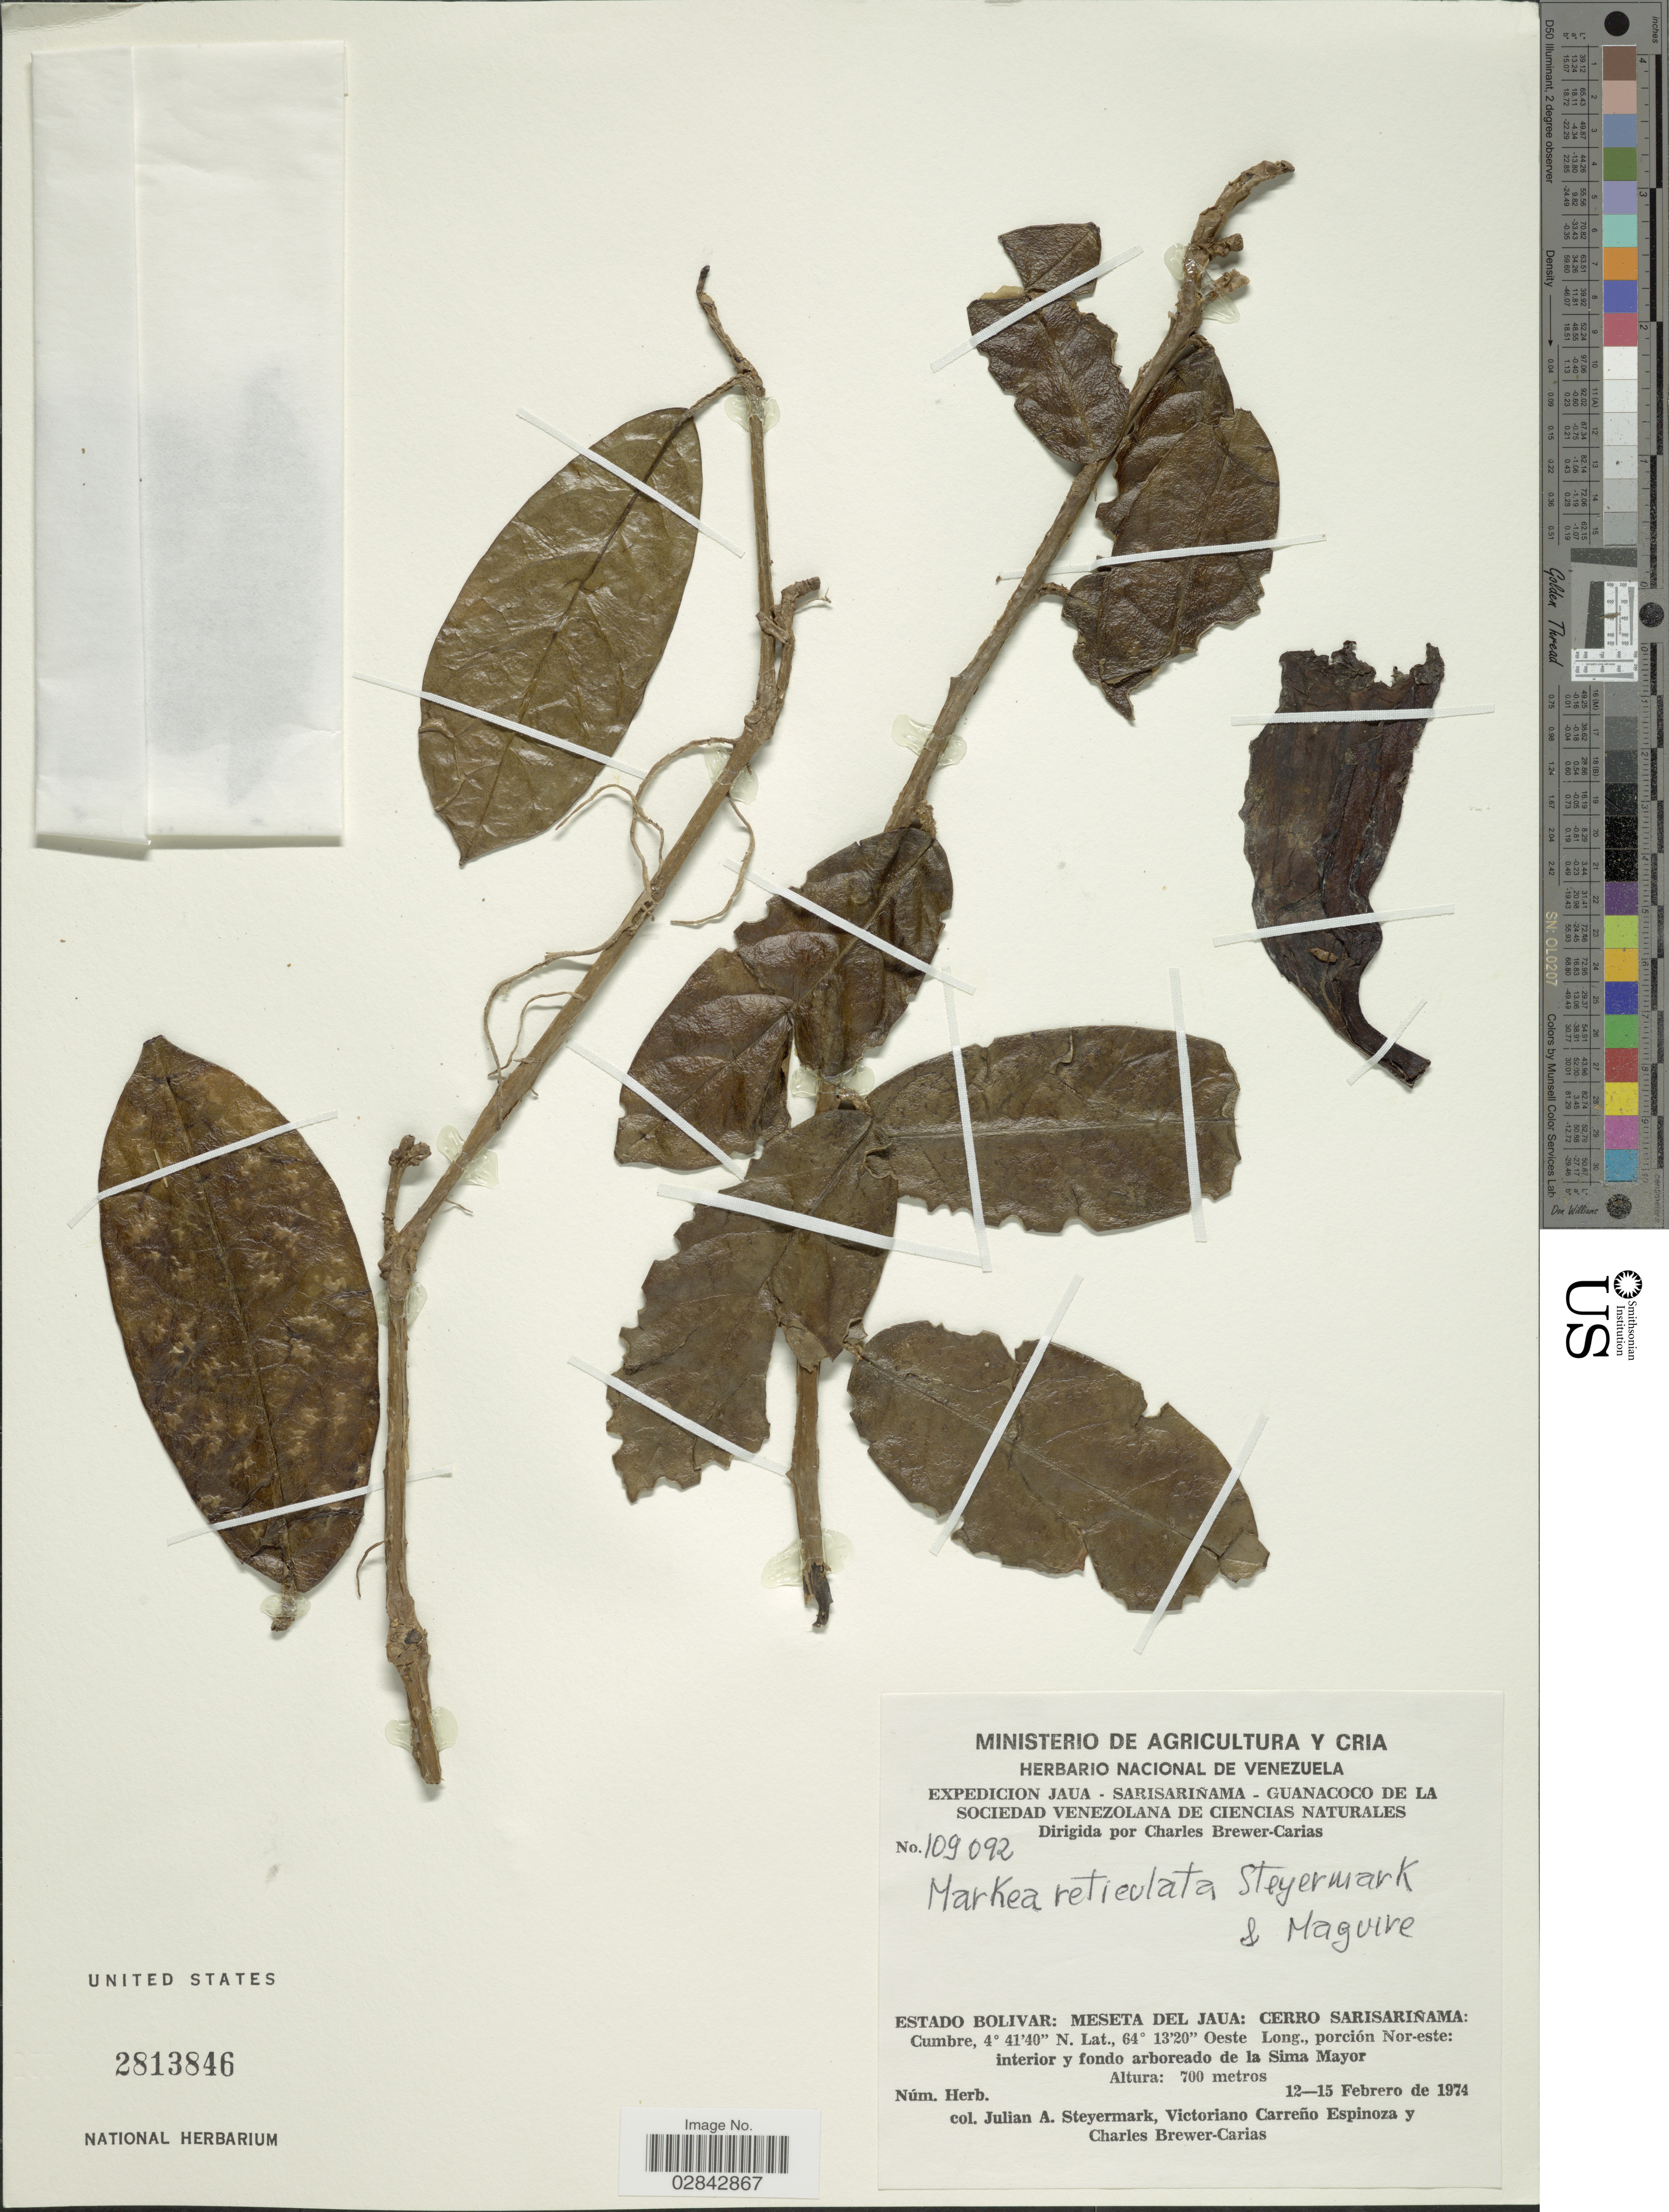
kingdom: Plantae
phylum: Tracheophyta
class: Magnoliopsida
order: Solanales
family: Solanaceae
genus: Markea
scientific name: Markea reticulata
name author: Steyerm. & Maguire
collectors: J. Steyermark, V. Carreño E. & C. Brewer-Carias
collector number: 109092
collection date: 1974-02-12/1974-02-15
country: Venezuela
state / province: Bolivar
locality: Meseta: Meseta del Jaua: Cerro Sarisariñama: Cumbre, interior y fondo arboreado de la Sima Mayor.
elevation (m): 700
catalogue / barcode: US 2813846